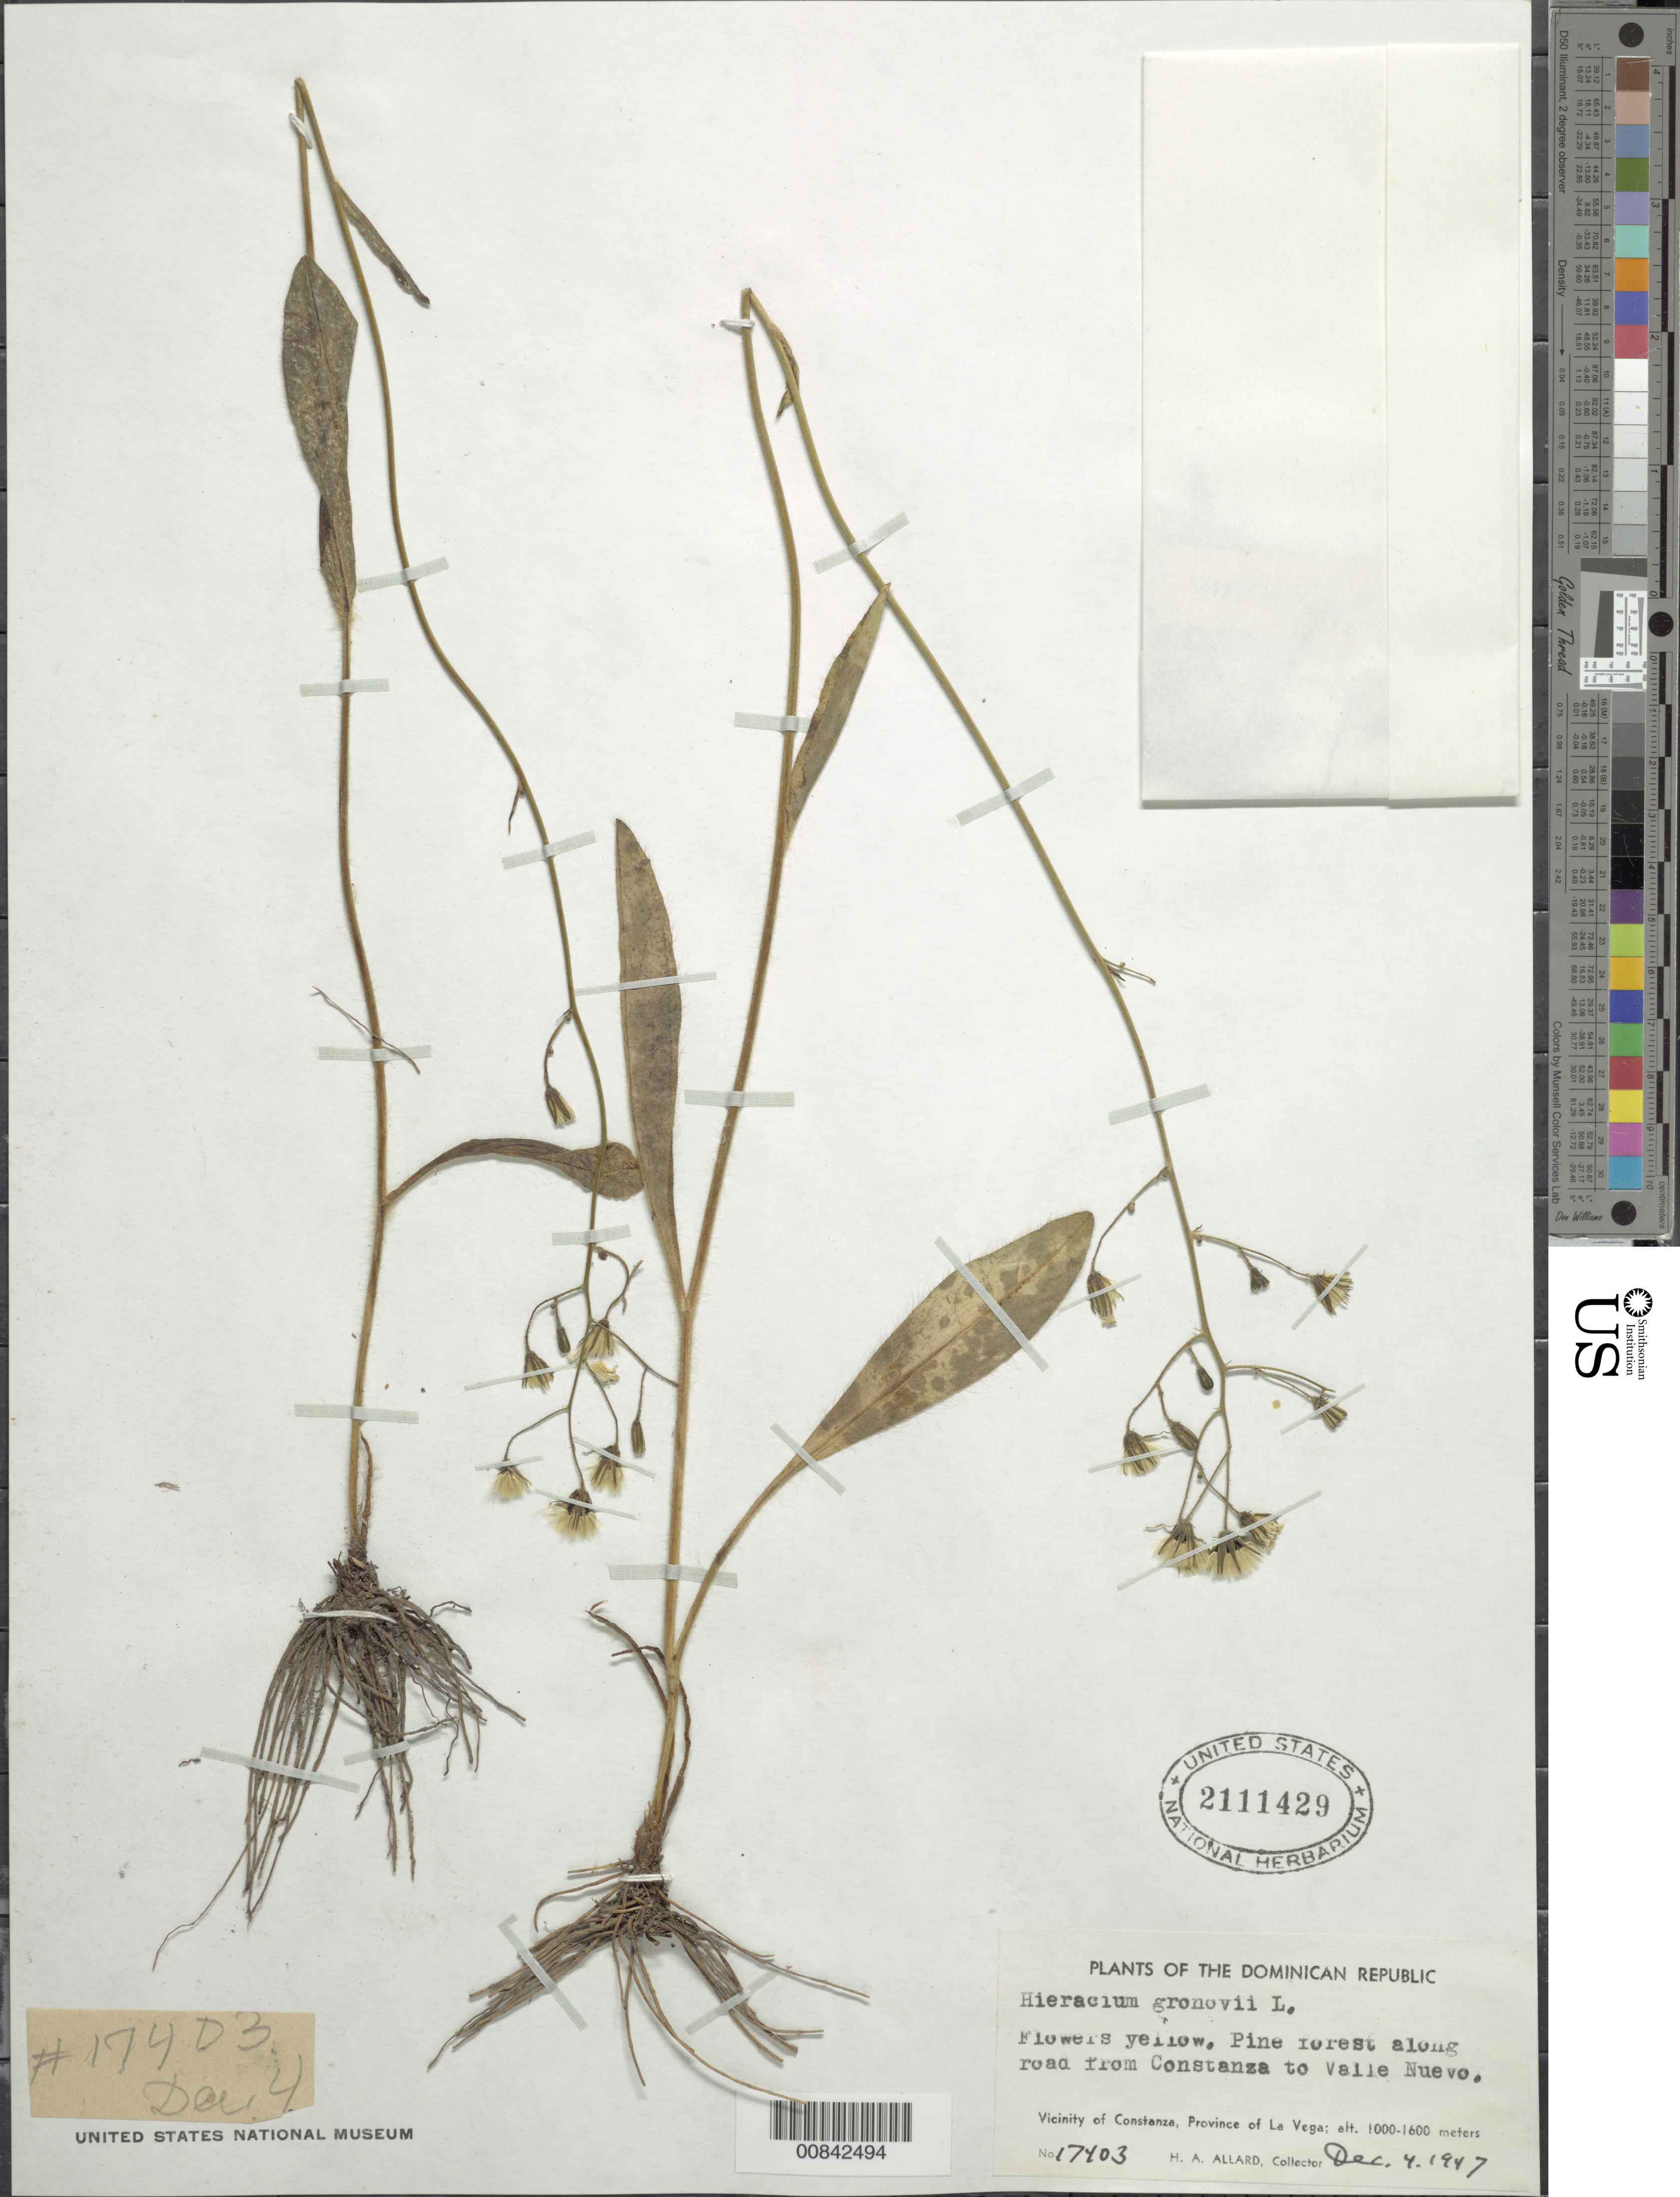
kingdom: Plantae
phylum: Tracheophyta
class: Magnoliopsida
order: Asterales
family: Asteraceae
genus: Hieracium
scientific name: Hieracium gronovii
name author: L.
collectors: H. A. Allard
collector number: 17403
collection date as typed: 04 Dec 1947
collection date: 1947-12-04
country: Dominican Republic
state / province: La Vega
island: Hispaniola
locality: Vicinity of Constanza, along road from Constanza to Valle Nuevo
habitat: Pine forest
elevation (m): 1000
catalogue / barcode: US 2111429